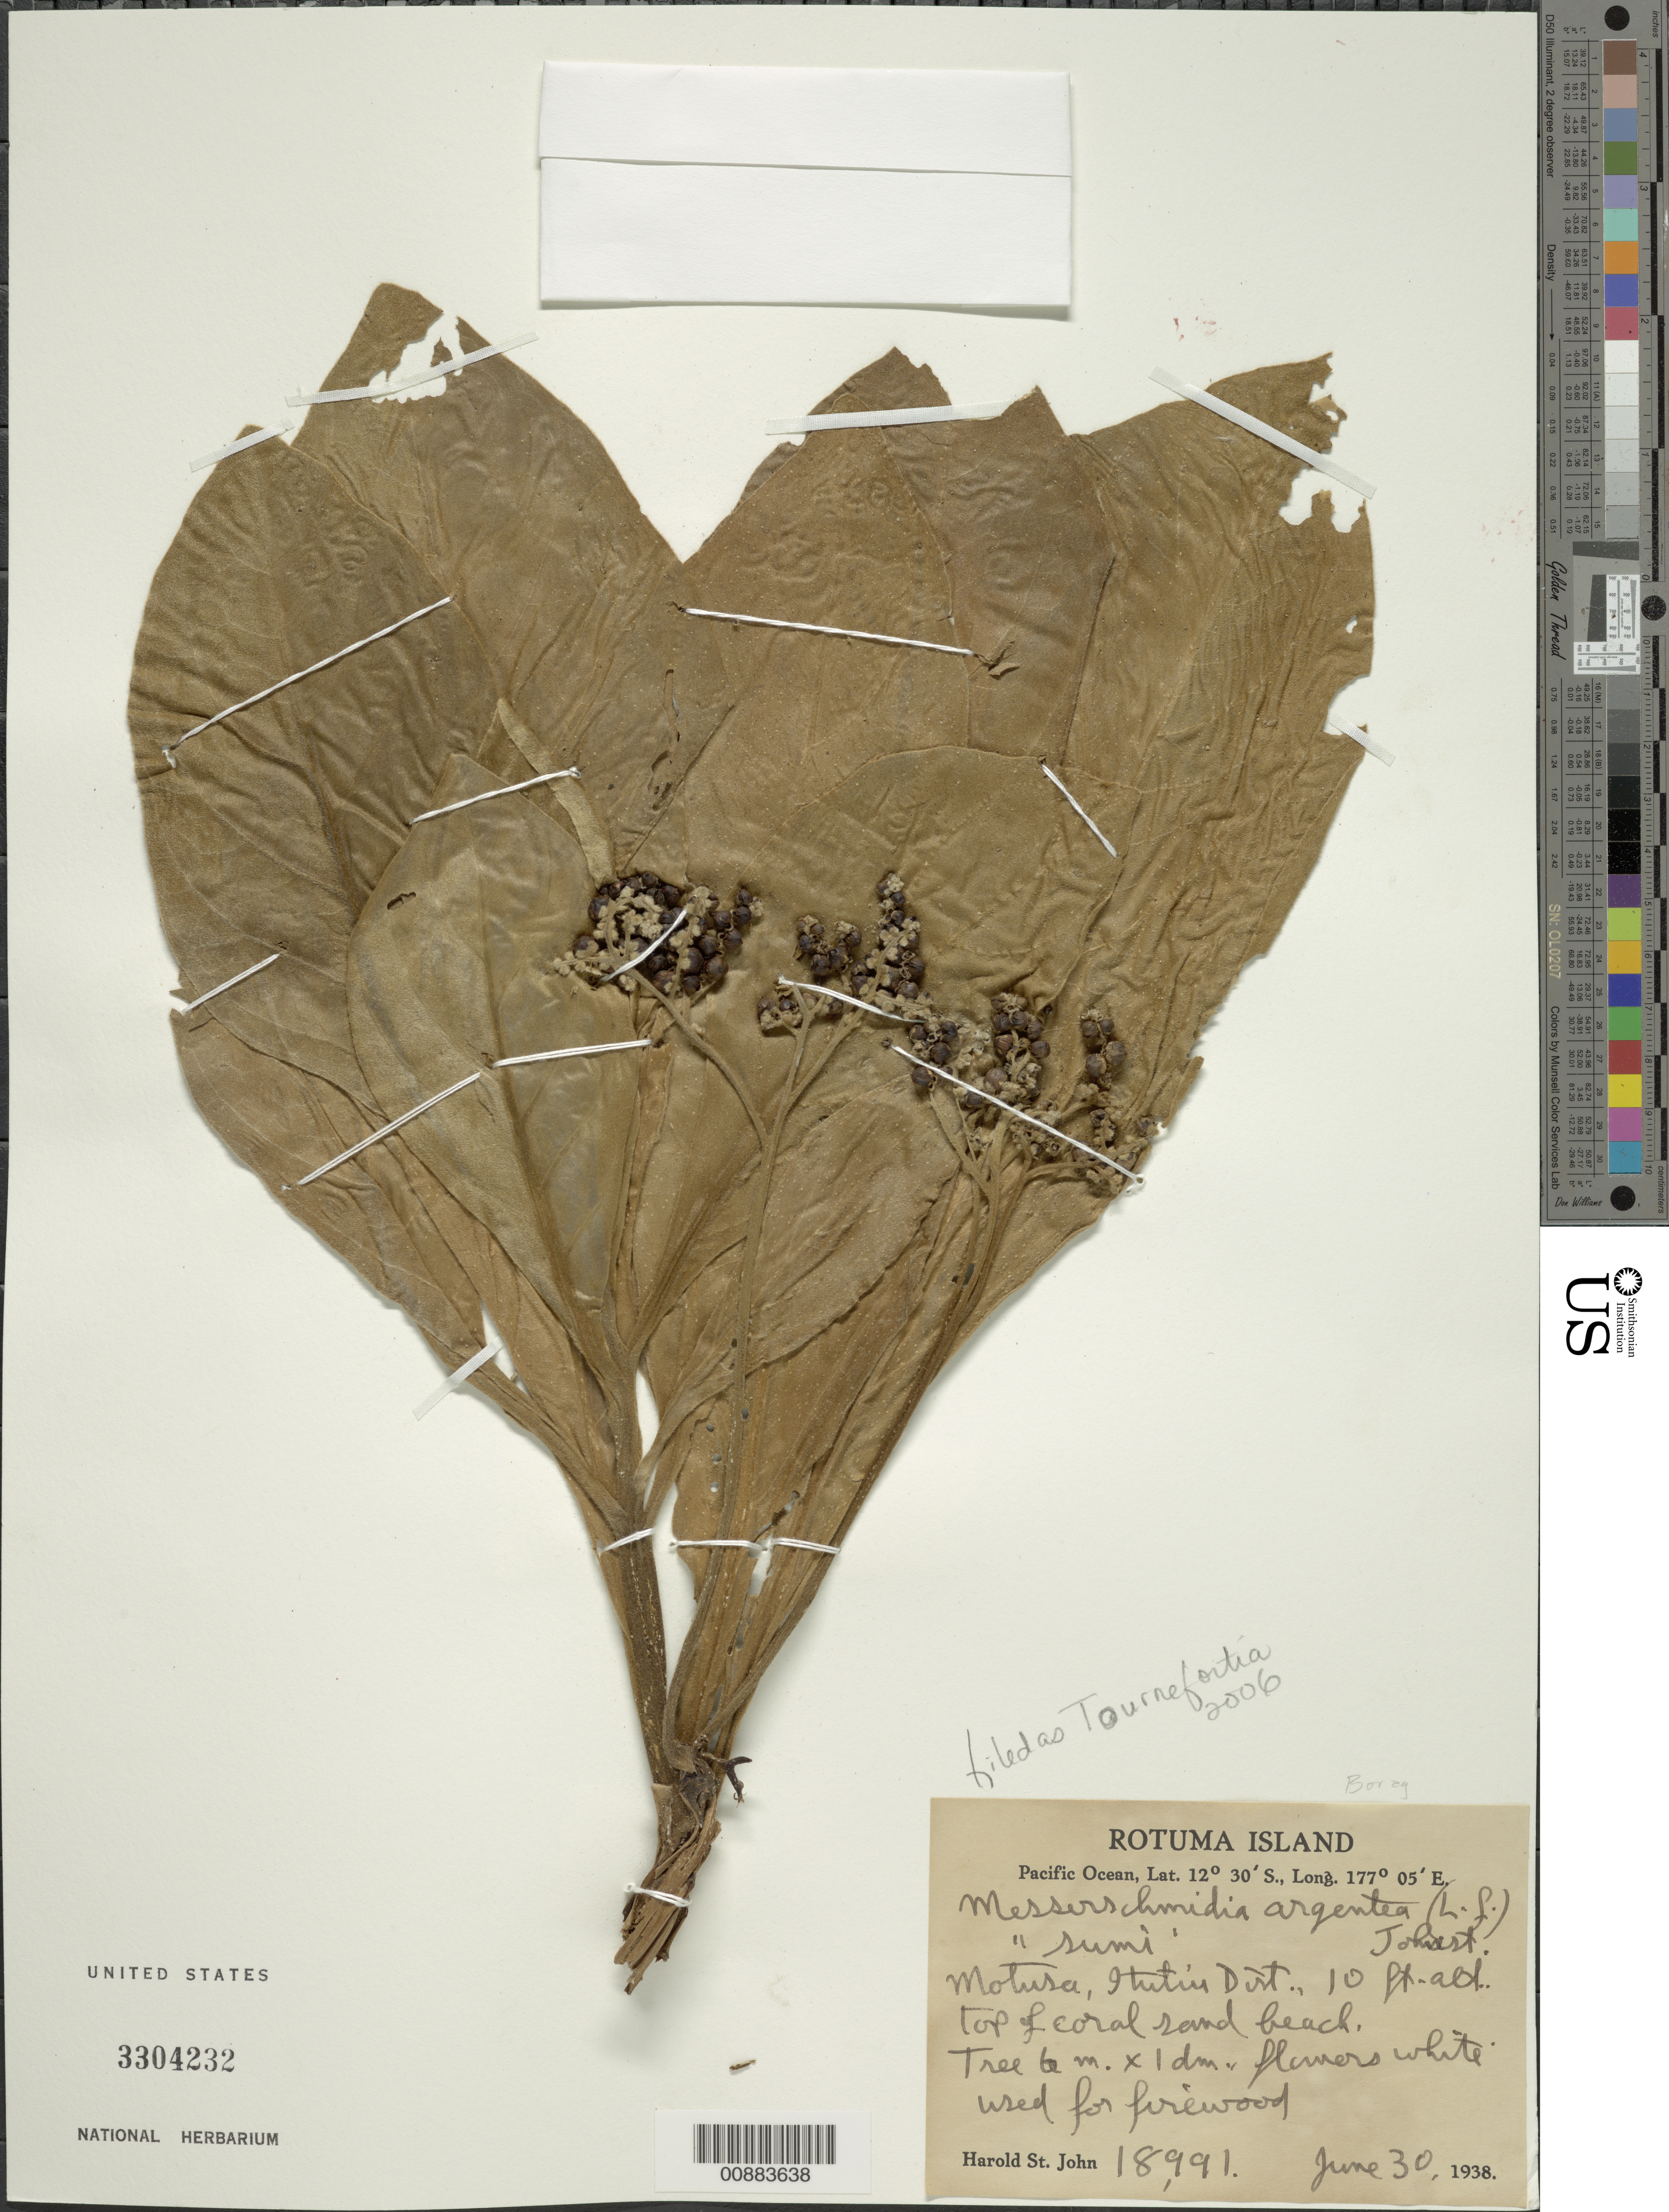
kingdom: Plantae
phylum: Tracheophyta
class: Magnoliopsida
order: Boraginales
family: Heliotropiaceae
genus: Heliotropium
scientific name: Heliotropium arboreum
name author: (Blanco) Mabberley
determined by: Wagner, W. L., (BOT), Smithsonian Institution - National Museum of Natural History (UNITED STATES)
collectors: H. St. John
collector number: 18991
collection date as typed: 30 Jun 1938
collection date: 1938-06-30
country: Fiji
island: Rotuma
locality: Motura, Ititiu Dist., top of coral sand beach.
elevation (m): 3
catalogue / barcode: US 3304232